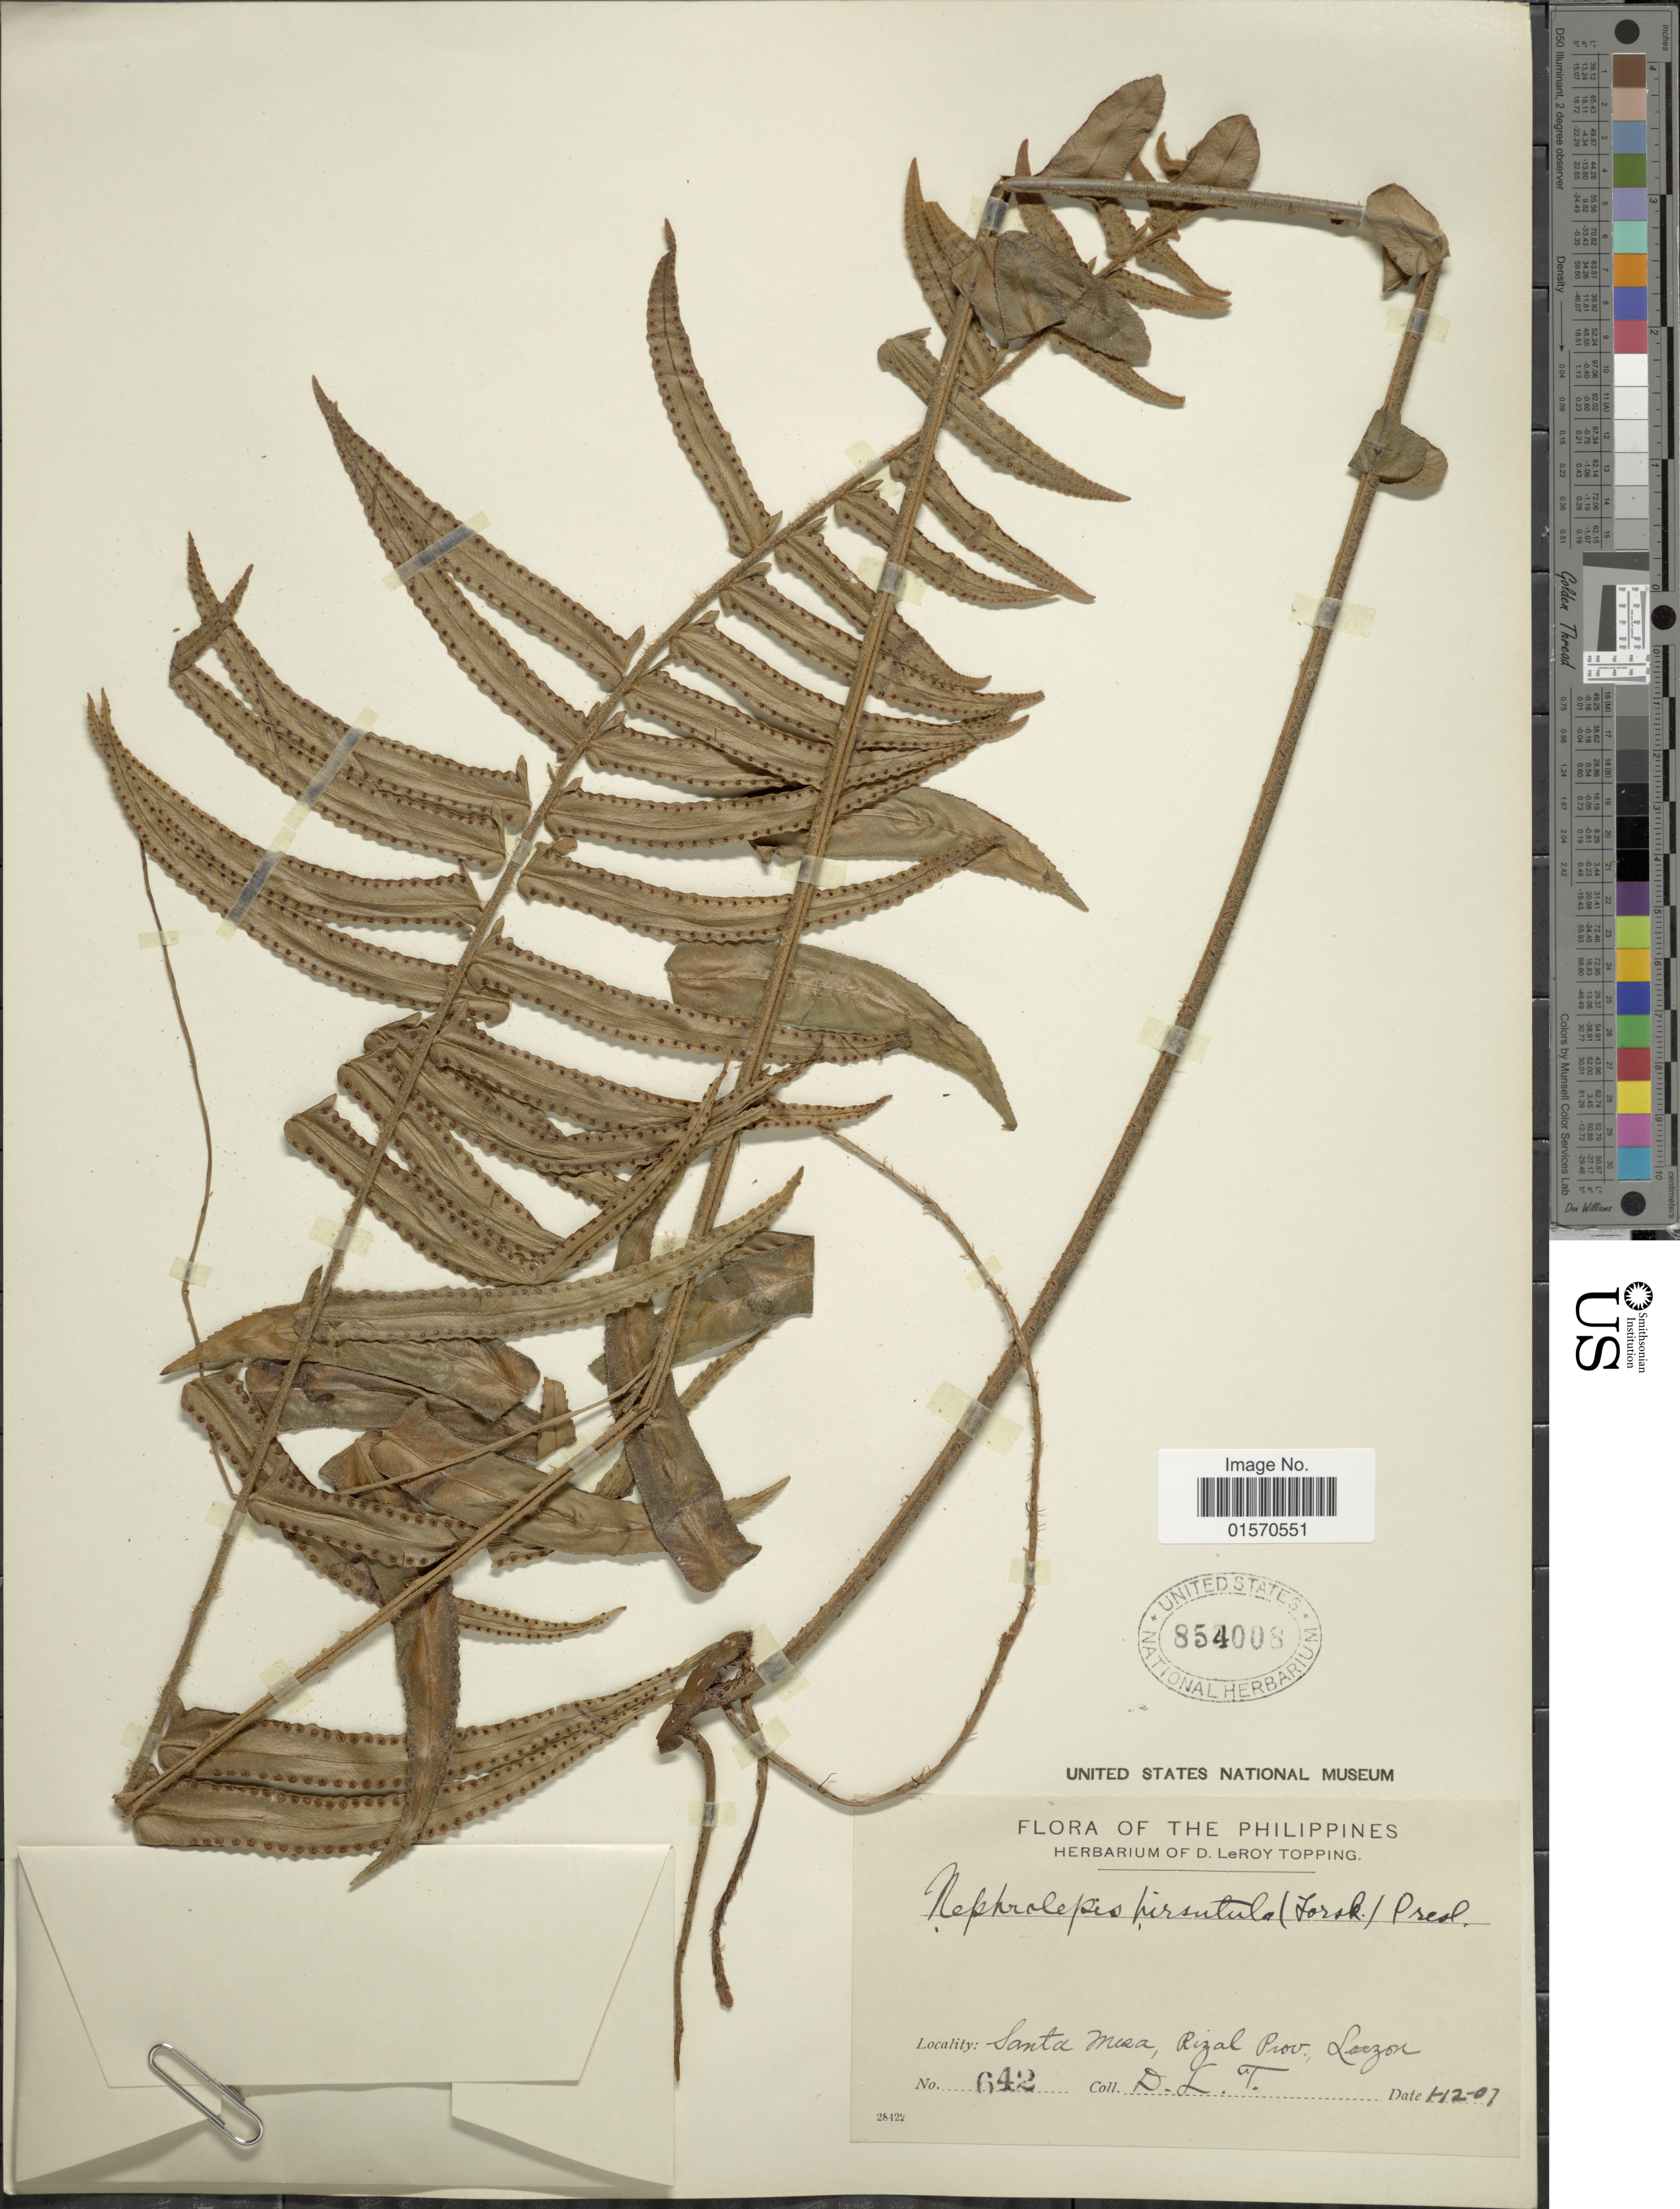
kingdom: Plantae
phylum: Tracheophyta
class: Polypodiopsida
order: Polypodiales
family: Nephrolepidaceae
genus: Nephrolepis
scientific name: Nephrolepis falcata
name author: (Cav.) C. Chr.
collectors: D. L. Topping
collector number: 642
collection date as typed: Transcribed d/m/y: 1/12/7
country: Philippines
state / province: Calabarzon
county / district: Rizal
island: Luzon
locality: Santa Mesa, Rizal Prov., Luzon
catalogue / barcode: US 854008